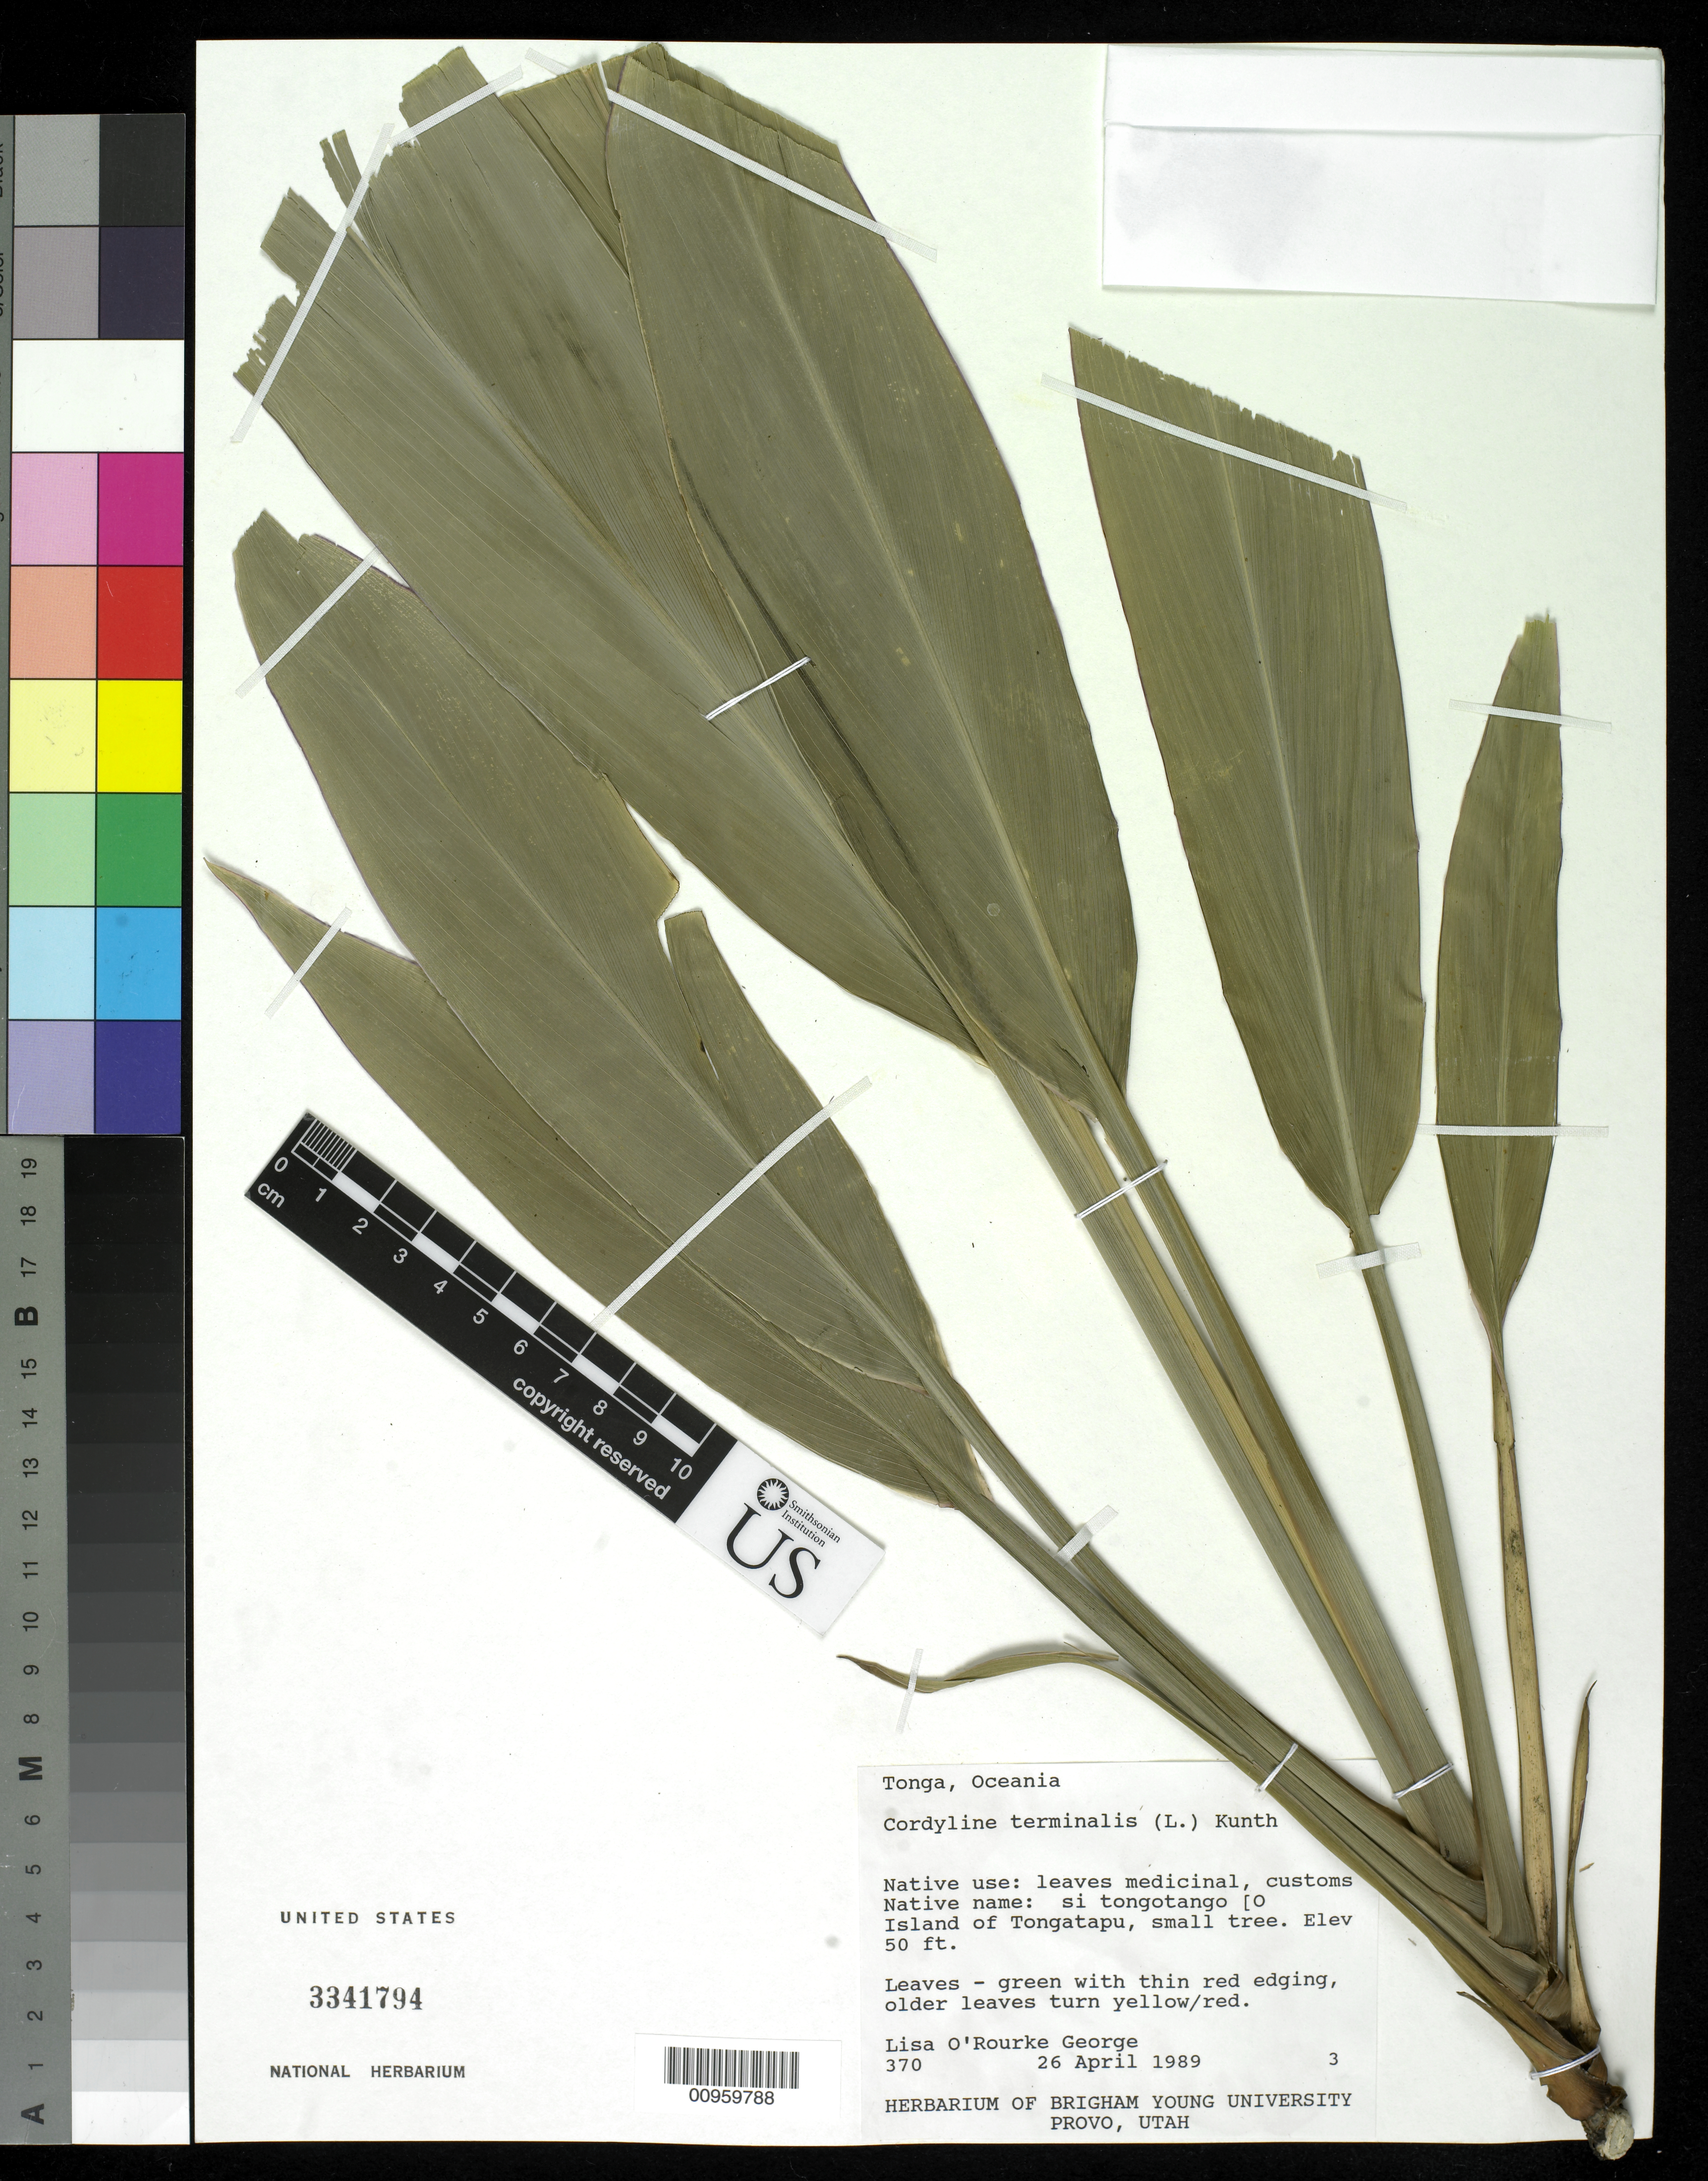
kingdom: Plantae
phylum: Tracheophyta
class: Liliopsida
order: Asparagales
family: Asparagaceae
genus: Cordyline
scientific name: Cordyline terminalis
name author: (L.) Kunth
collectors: L. George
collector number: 370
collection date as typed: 26 Apr 1989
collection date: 1989-04-26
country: Tonga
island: Tongatapu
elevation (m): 15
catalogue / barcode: US 3341794